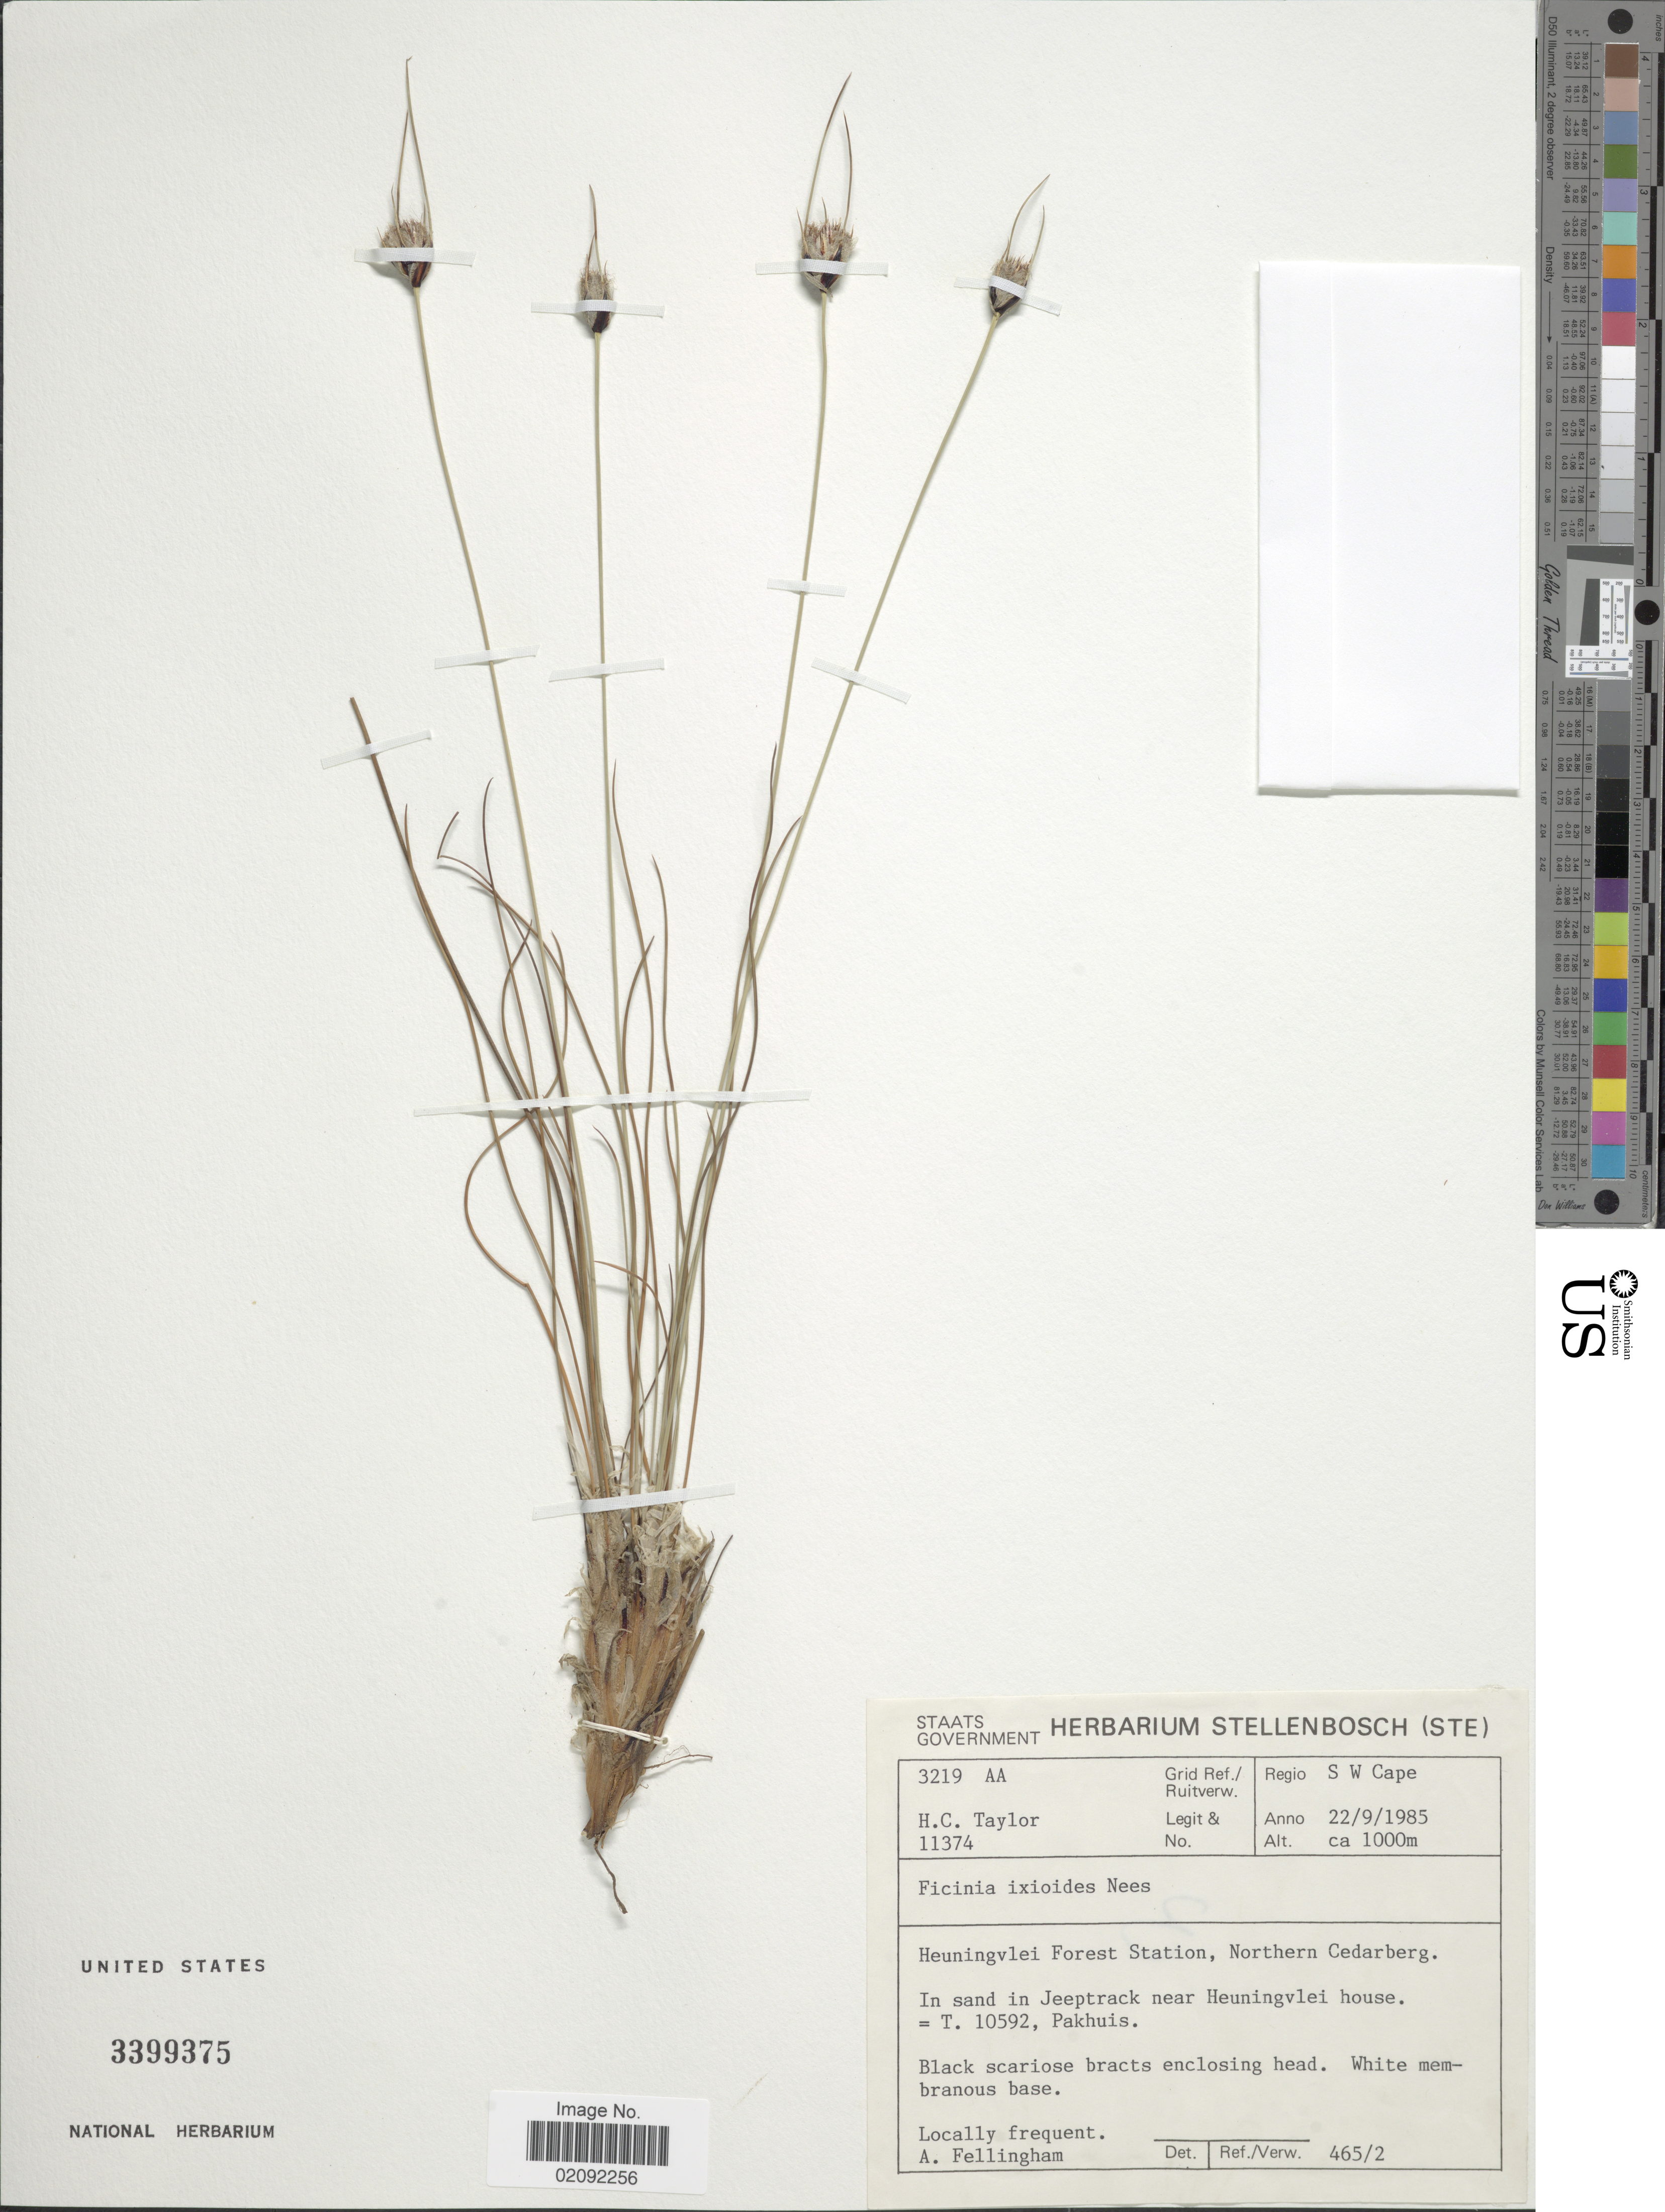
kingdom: Plantae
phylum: Tracheophyta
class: Liliopsida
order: Poales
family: Cyperaceae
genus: Ficinia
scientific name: Ficinia ixioides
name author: Nees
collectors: H. Taylor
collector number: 11374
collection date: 1985-09-22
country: South Africa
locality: Regio S W Cape, Heuningvlei Forest Station, Northern Cedarberg. In sand in Jeeptrack near Heuningvlei House. = T. 10592, Pakhuis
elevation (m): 1000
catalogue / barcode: US 3399375